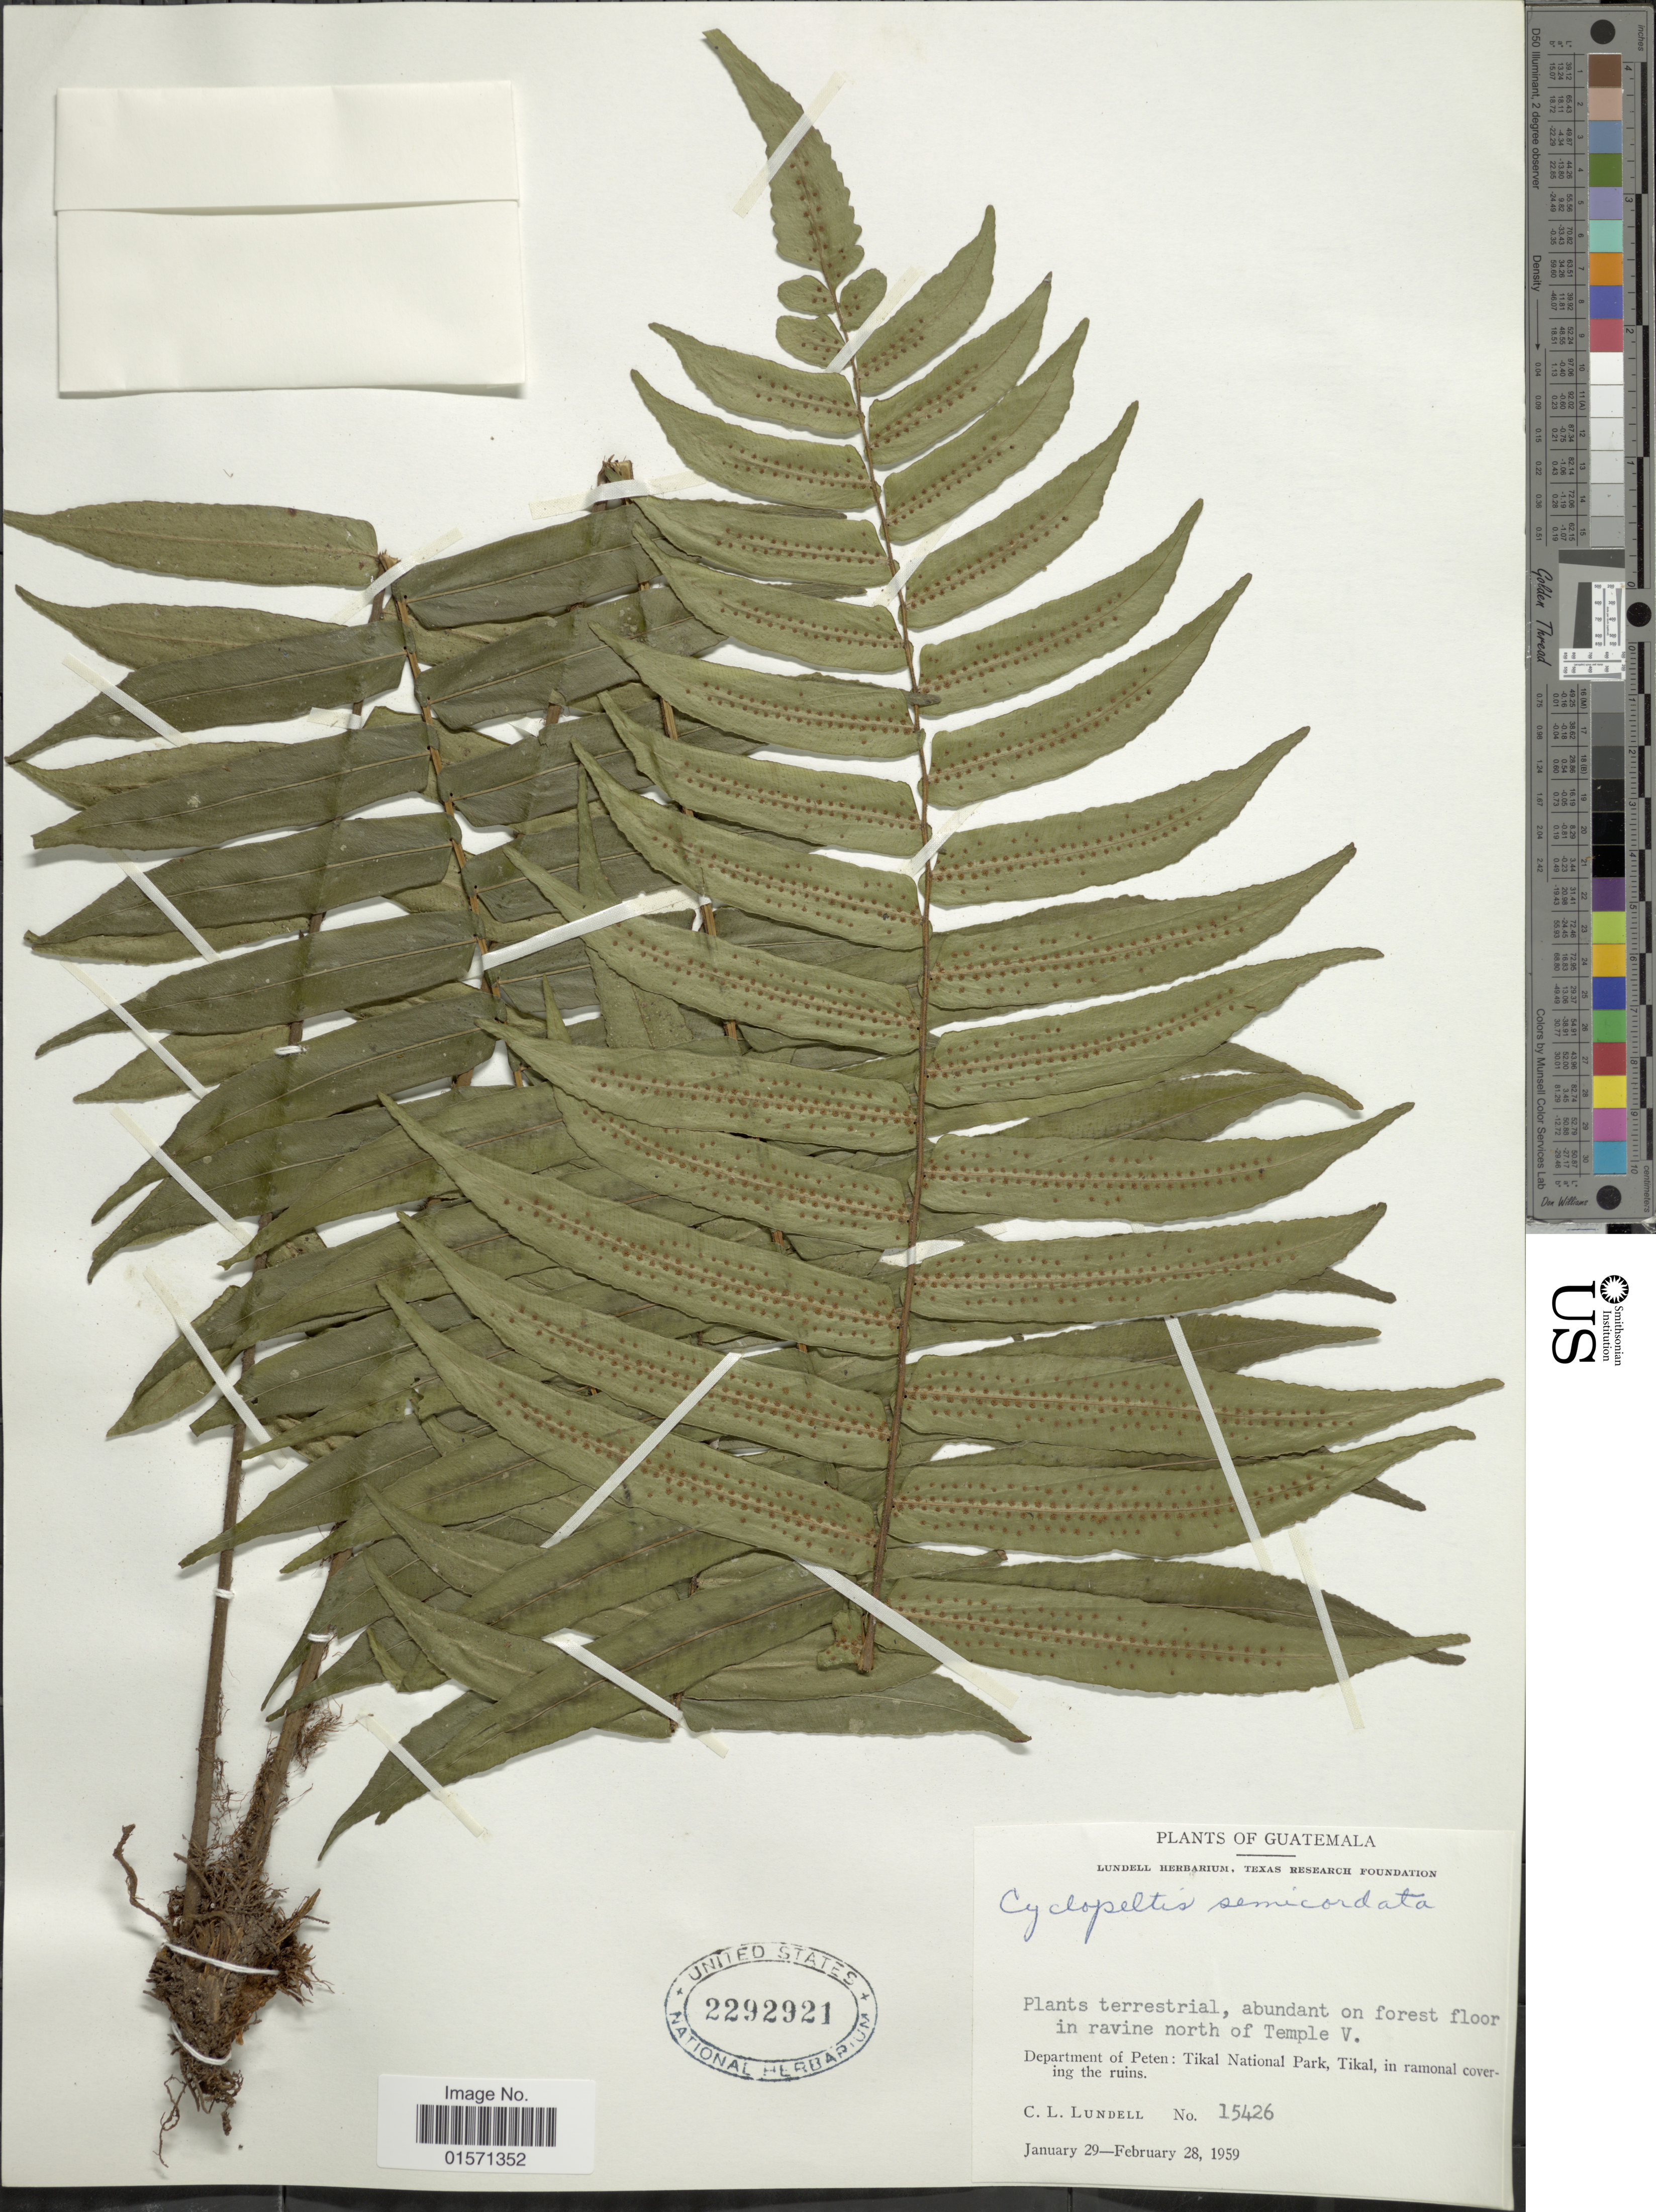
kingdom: Plantae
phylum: Tracheophyta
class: Polypodiopsida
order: Polypodiales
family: Lomariopsidaceae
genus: Cyclopeltis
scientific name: Cyclopeltis semicordata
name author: (Sw.) J. Sm.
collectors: C. L. Lundell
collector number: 15426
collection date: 1959-01-29/1959-02-28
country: Guatemala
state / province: El Petén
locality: Department of Peten: Tikal National Park, Tikal, in ramonal covering the ruins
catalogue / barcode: US 2292921